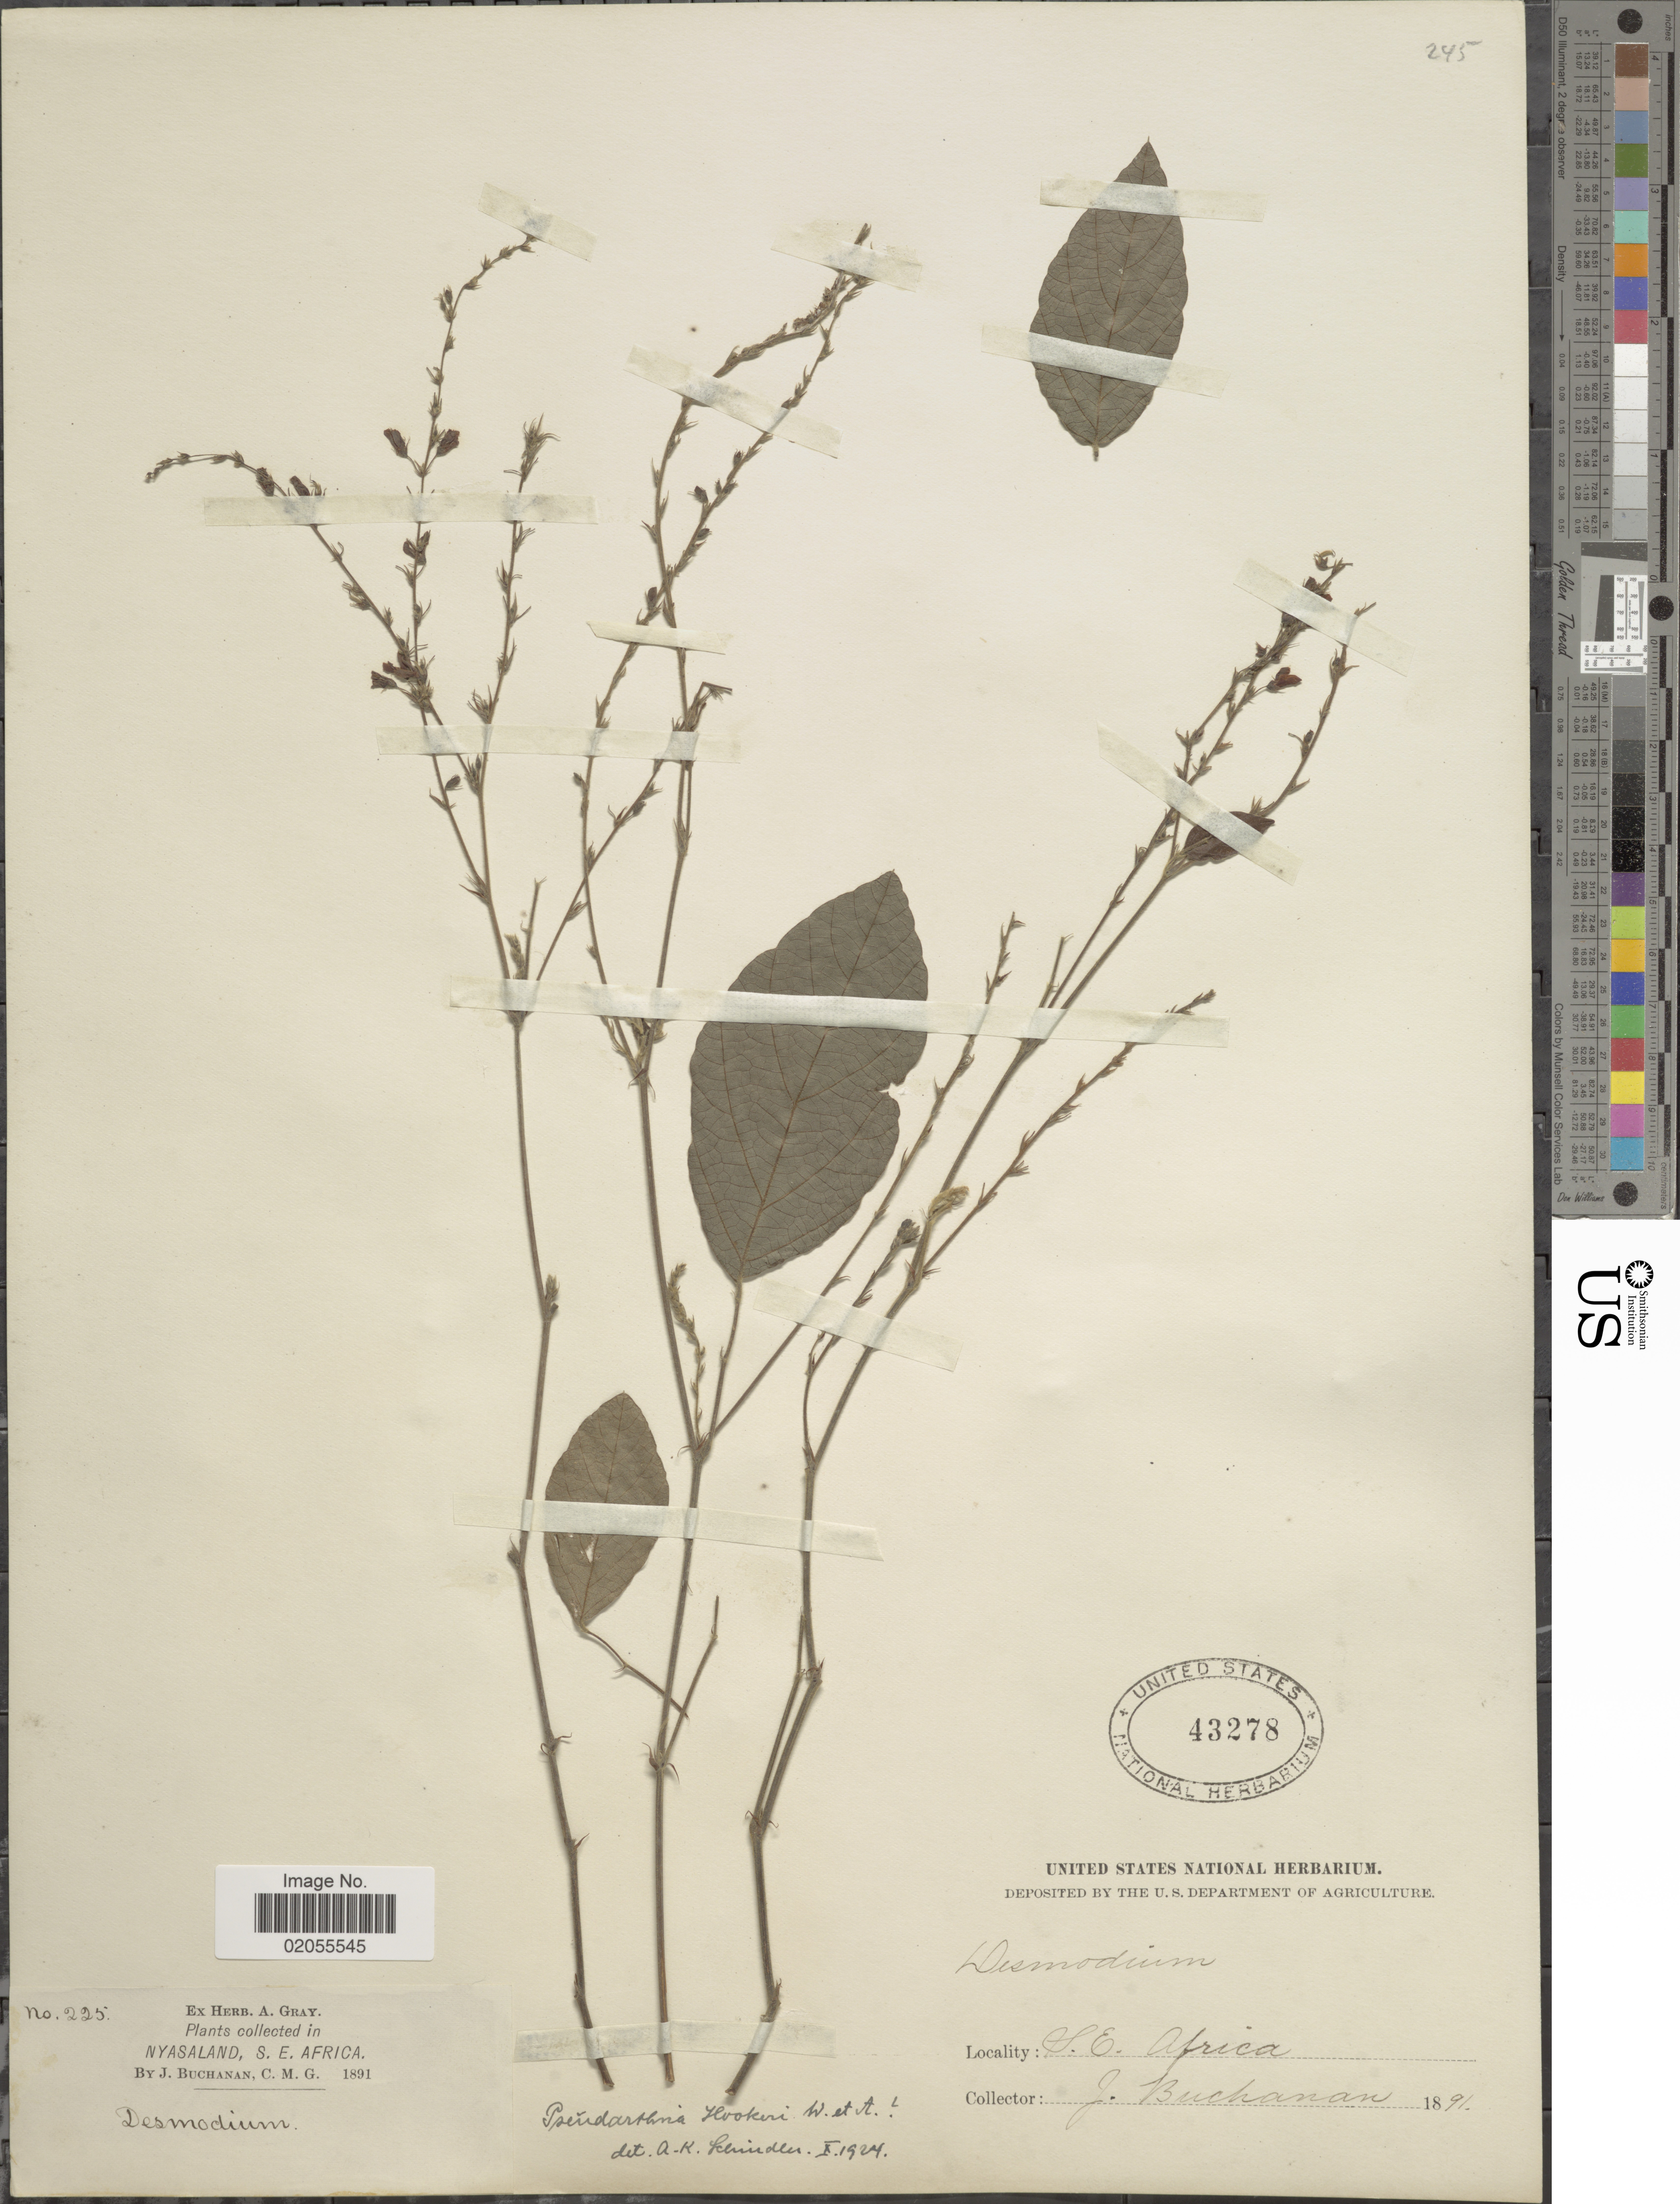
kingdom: Plantae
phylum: Tracheophyta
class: Magnoliopsida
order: Fabales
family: Fabaceae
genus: Pseudarthria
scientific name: Pseudarthria hookeri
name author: Wight & Arn.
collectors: J. Buchanan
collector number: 225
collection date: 1891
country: Malawi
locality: Nyasaland, S. E. Africa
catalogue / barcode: US 43278